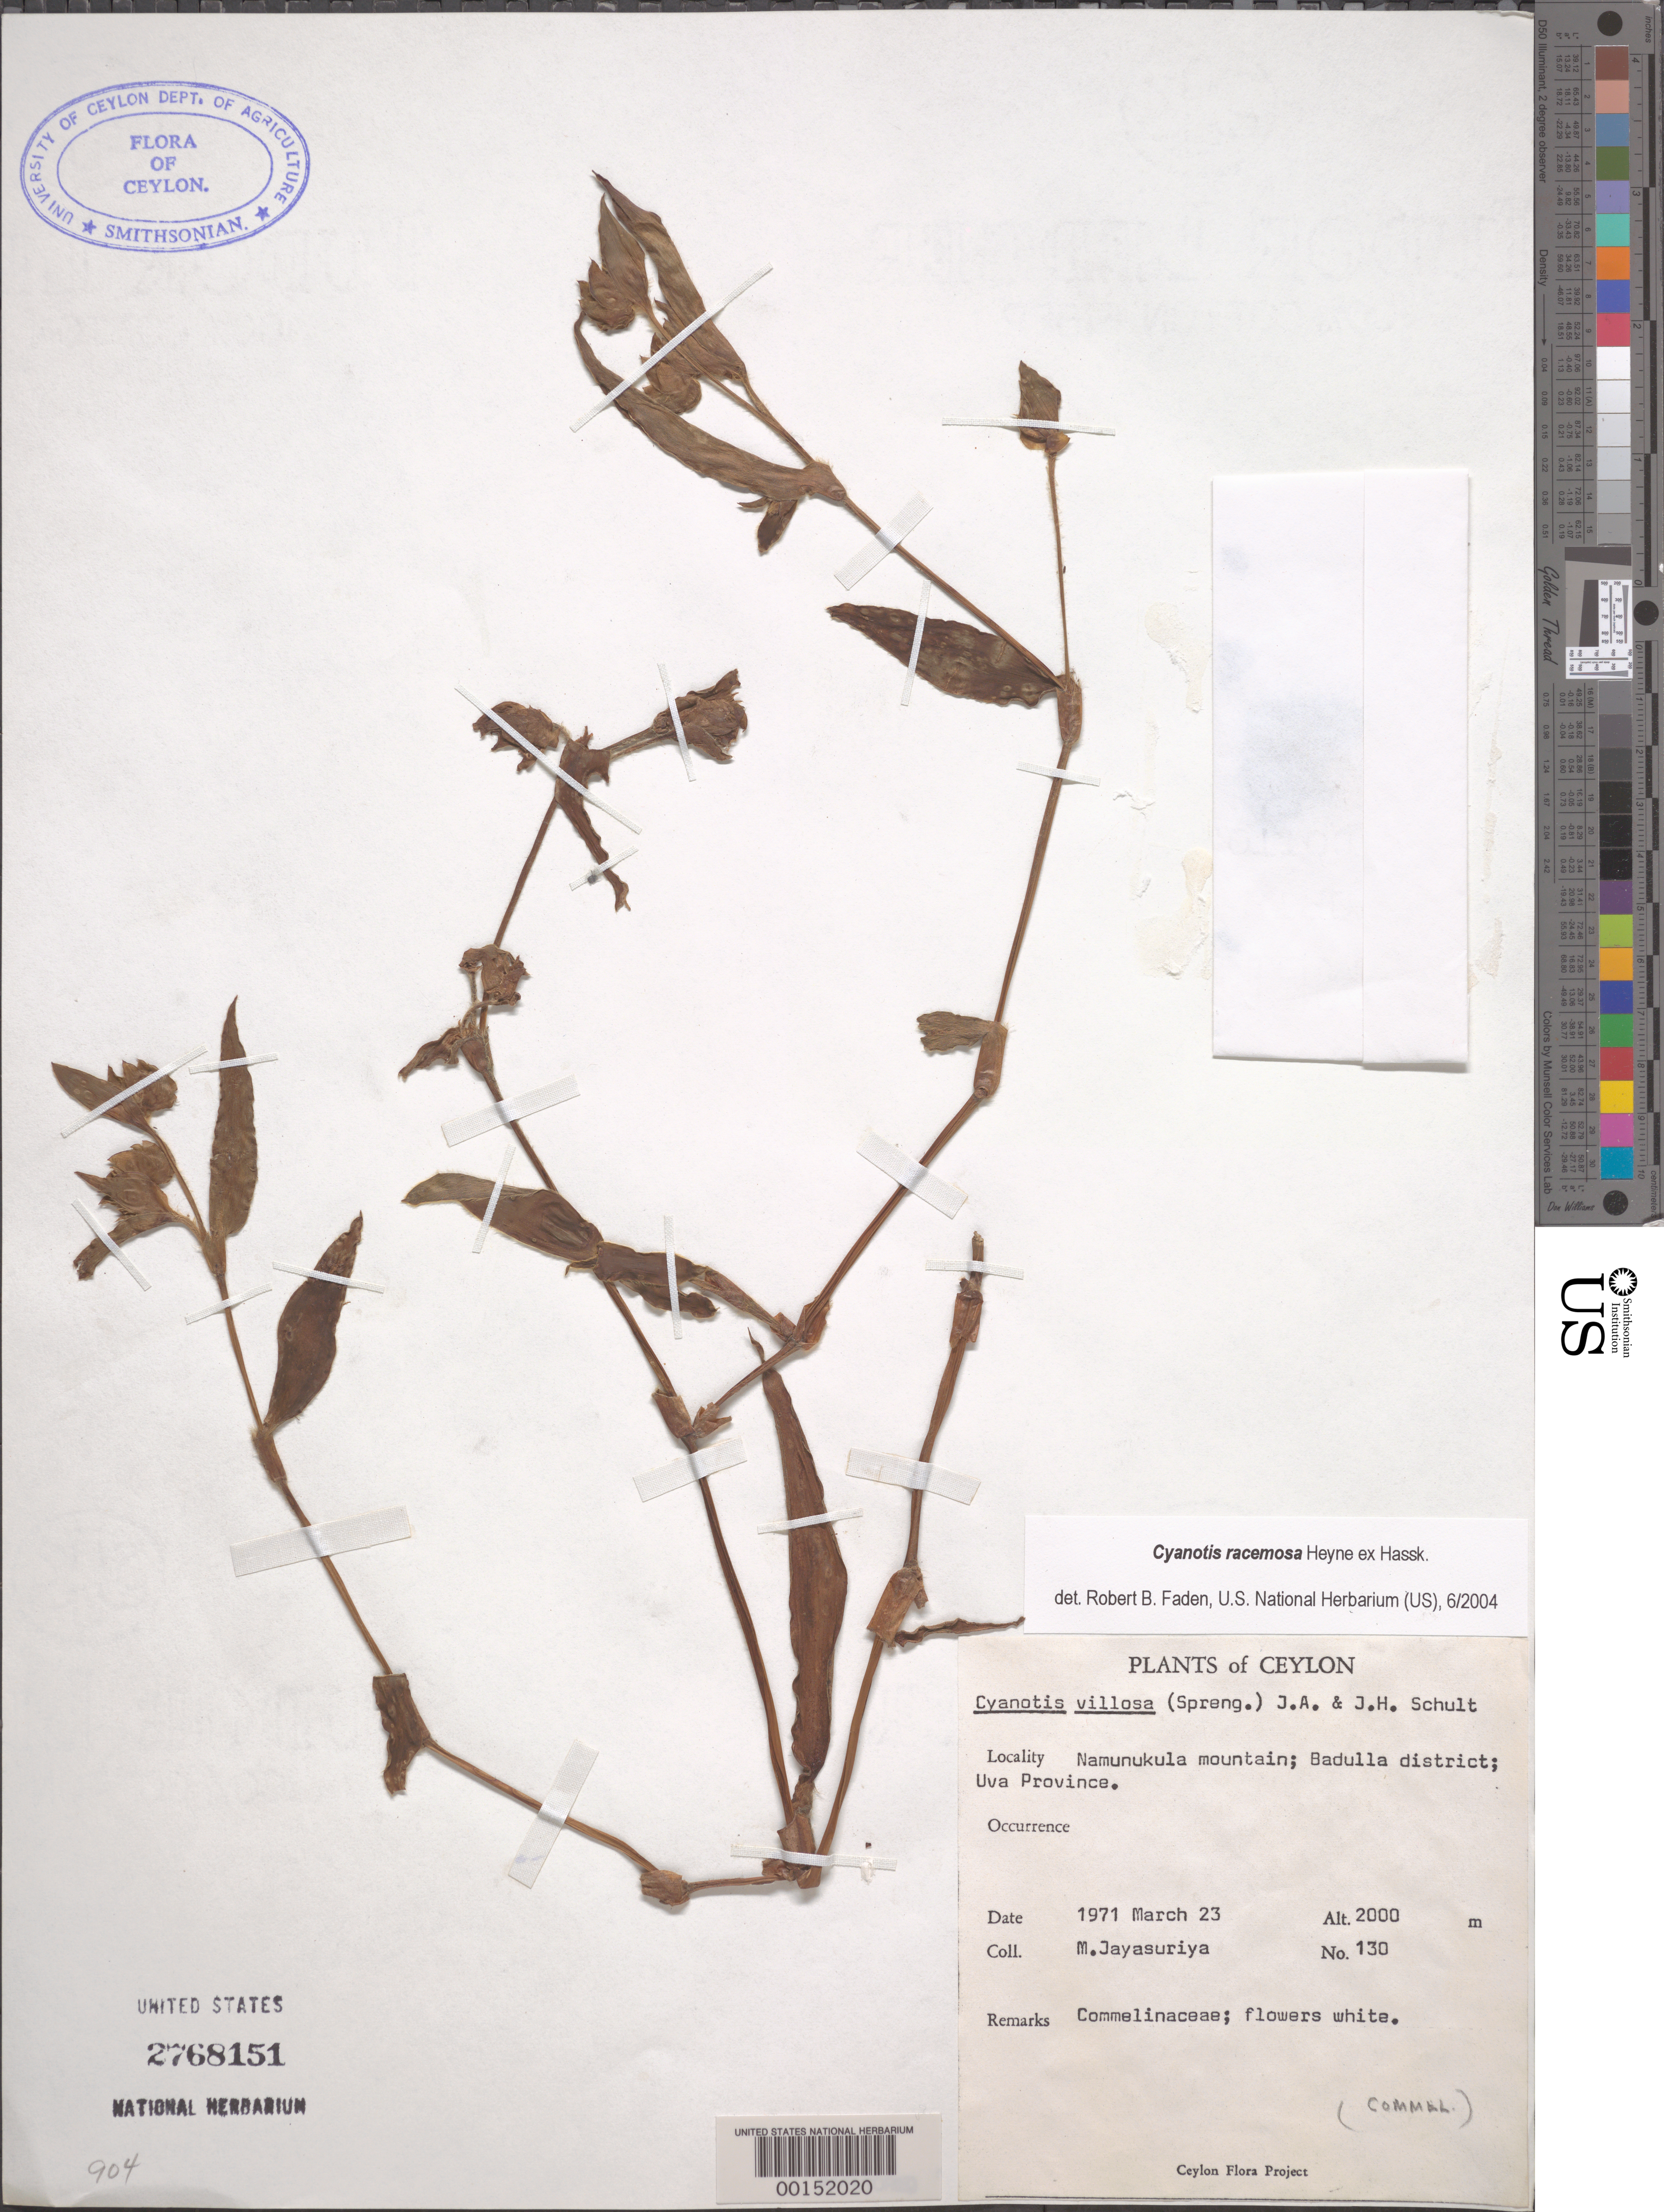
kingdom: Plantae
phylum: Tracheophyta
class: Liliopsida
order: Commelinales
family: Commelinaceae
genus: Cyanotis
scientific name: Cyanotis racemosa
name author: B. Heyne ex Hassk.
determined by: Faden, Robert B., (US), Smithsonian Institution - National Museum of Natural History (UNITED STATES)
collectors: A. H. Jayasuriya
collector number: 130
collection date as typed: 23 Mar 1971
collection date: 1971-03-23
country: Sri Lanka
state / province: Uva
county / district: Badulla Dist.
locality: Namunukula mountain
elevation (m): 2000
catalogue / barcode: US 2768151